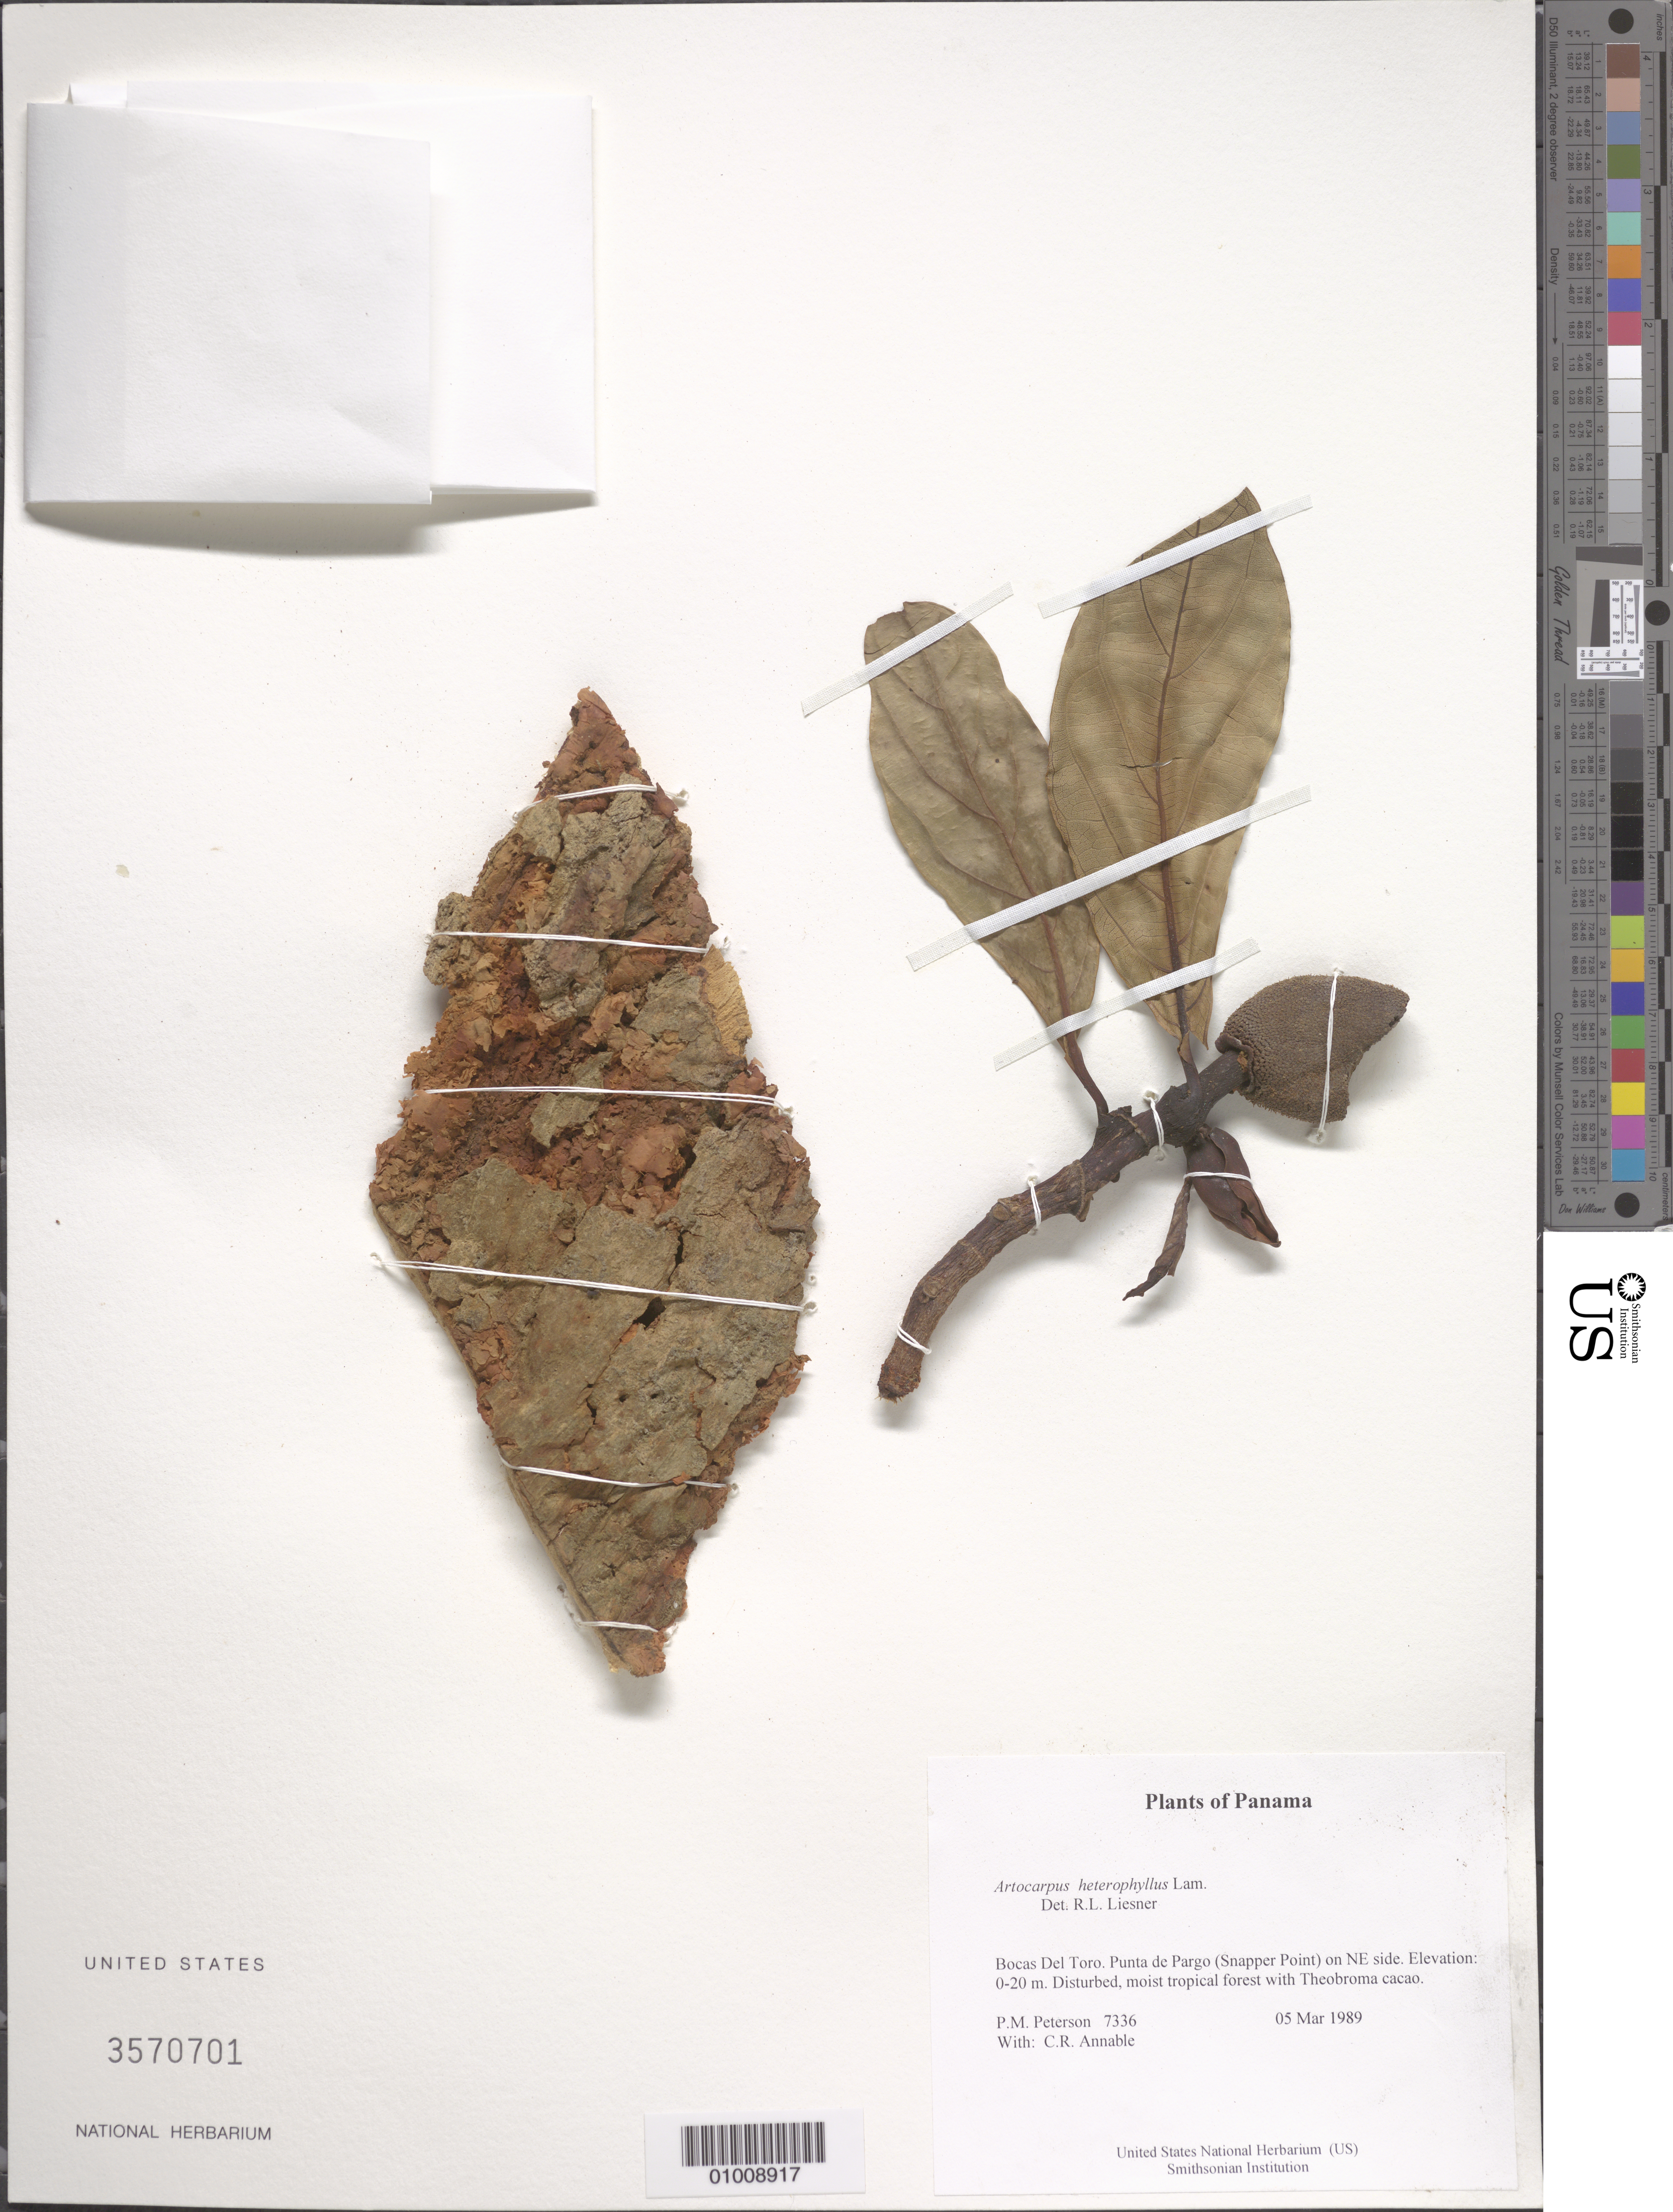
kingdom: Plantae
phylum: Tracheophyta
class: Magnoliopsida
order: Rosales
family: Moraceae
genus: Artocarpus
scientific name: Artocarpus heterophyllus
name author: Lam.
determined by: Liesner, R. L.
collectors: P. M. Peterson & C. R. Annable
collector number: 07336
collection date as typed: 05 Mar 1989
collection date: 1989-03-05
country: Panama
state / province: Bocas del Toro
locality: Punta de Pargo (Snapper Point) on NE side.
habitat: Disturbed, moist tropical forest with Theobroma cacao.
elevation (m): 0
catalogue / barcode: US 3570701